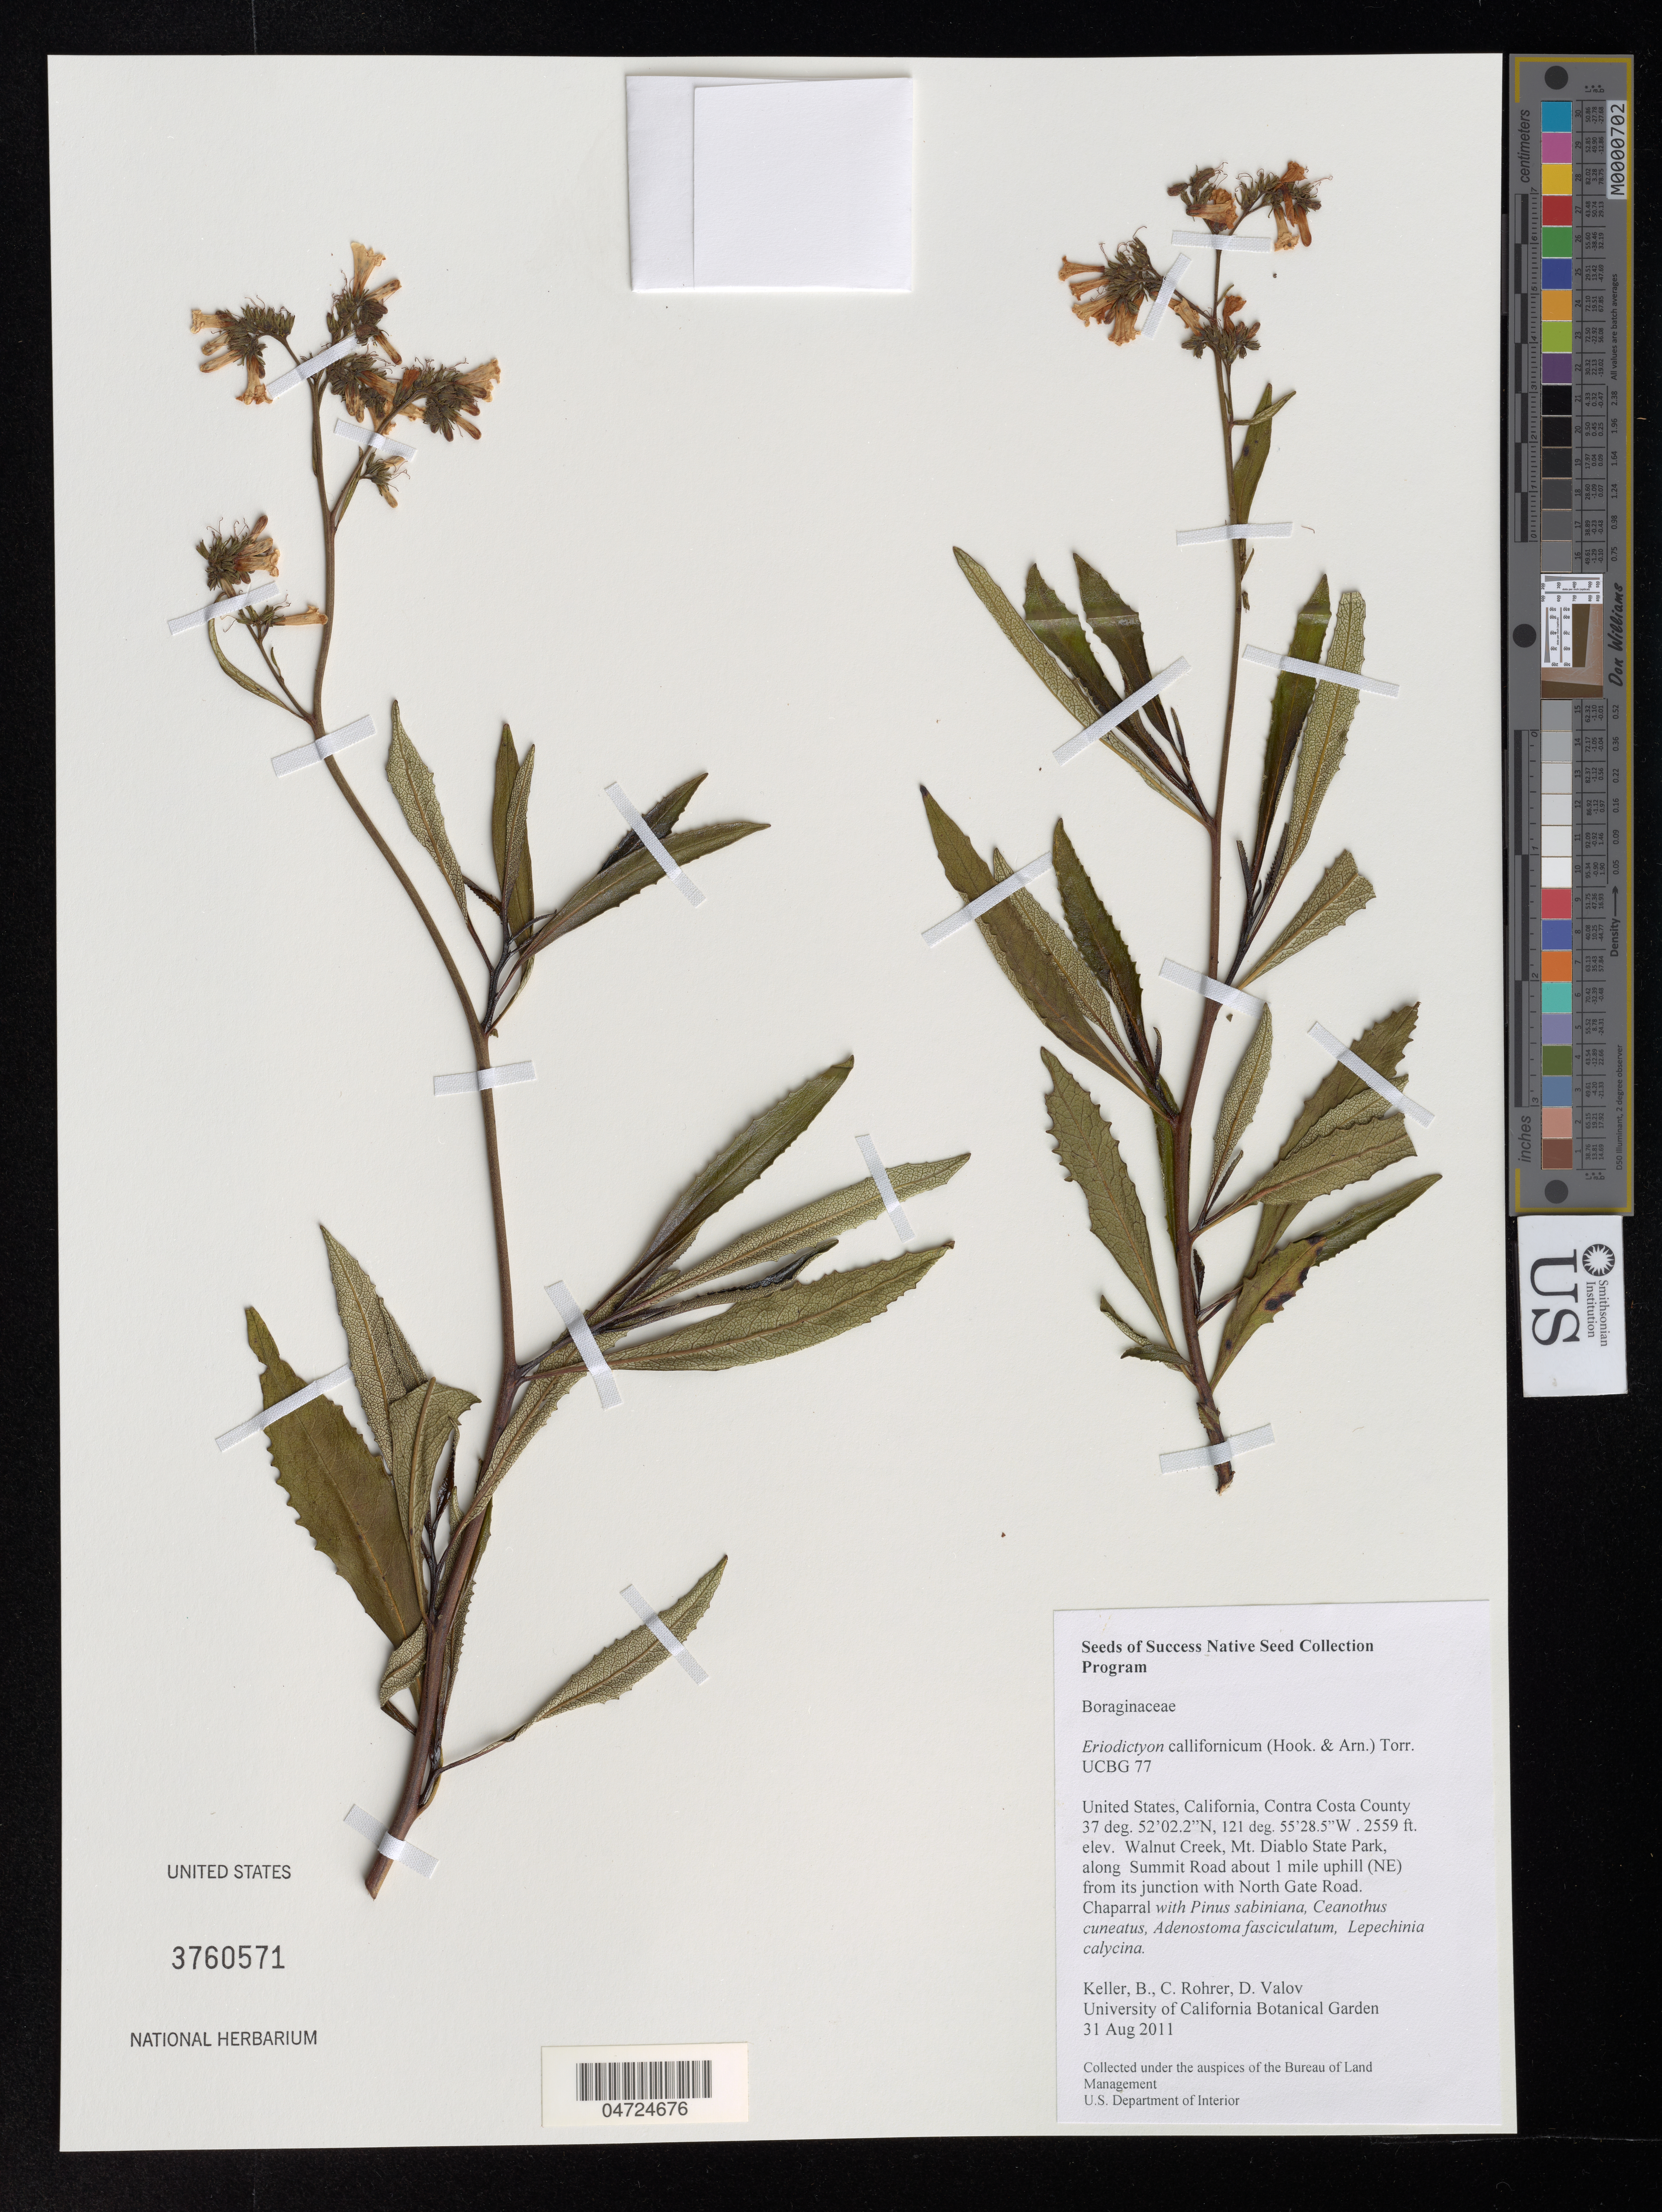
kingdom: Plantae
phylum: Tracheophyta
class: Magnoliopsida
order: Boraginales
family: Namaceae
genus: Eriodictyon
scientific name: Eriodictyon californicum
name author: (Hook. & Arn.) Torr.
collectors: B. Keller, C. Rohrer & D. Valov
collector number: UCBG 77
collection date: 2011-08-31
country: United States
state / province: California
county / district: Contra Costa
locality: Contra Costa County. Walnut Creek, Mt. Diablo State Park, along Summit Road about 1 mile uphill (NE) from its junction with North Gate Road.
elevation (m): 780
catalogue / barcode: US 3760571